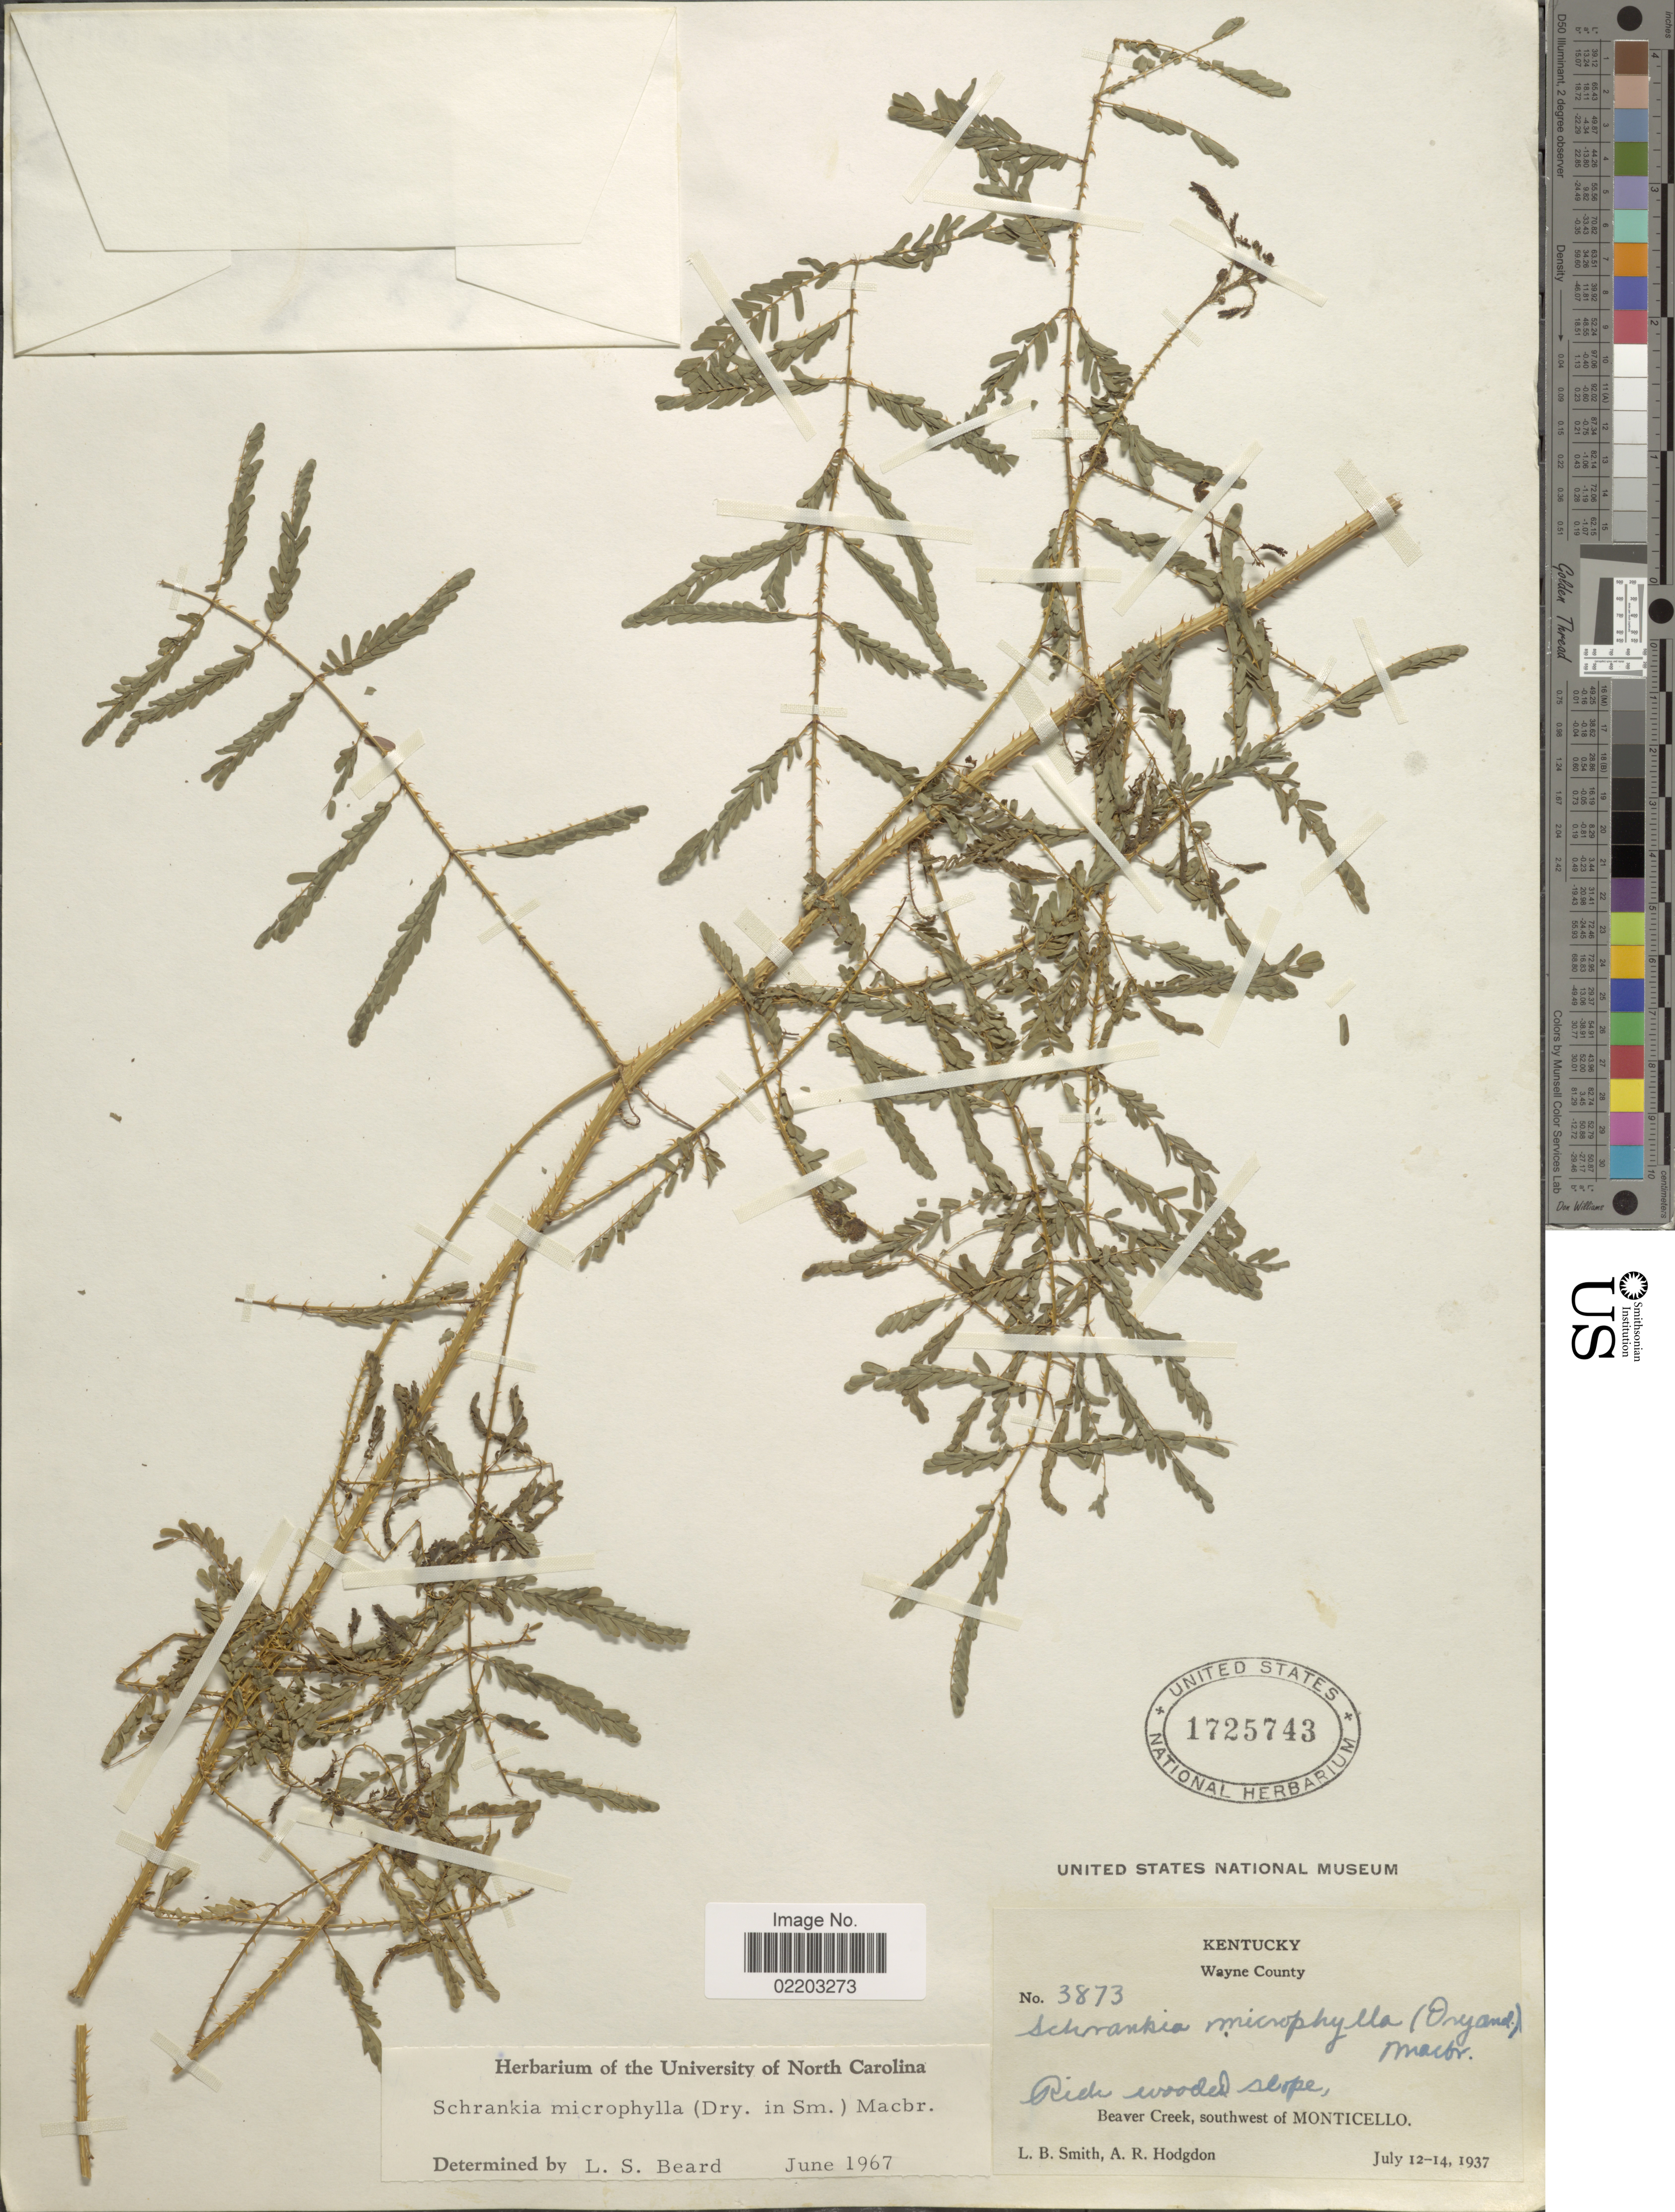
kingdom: Plantae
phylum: Tracheophyta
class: Magnoliopsida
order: Fabales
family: Fabaceae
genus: Mimosa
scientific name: Mimosa microphylla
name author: Dryand.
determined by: Strong, M. T., (US), Smithsonian Institution - National Museum of Natural History (UNITED STATES)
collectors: L. Smith & A. R. Hodgdon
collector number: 3873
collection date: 1937-07-12/1937-07-14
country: United States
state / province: Kentucky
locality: Wayne County, Rich wooded slope, Beaver Creek, southwest of Monticello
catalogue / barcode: US 1725743